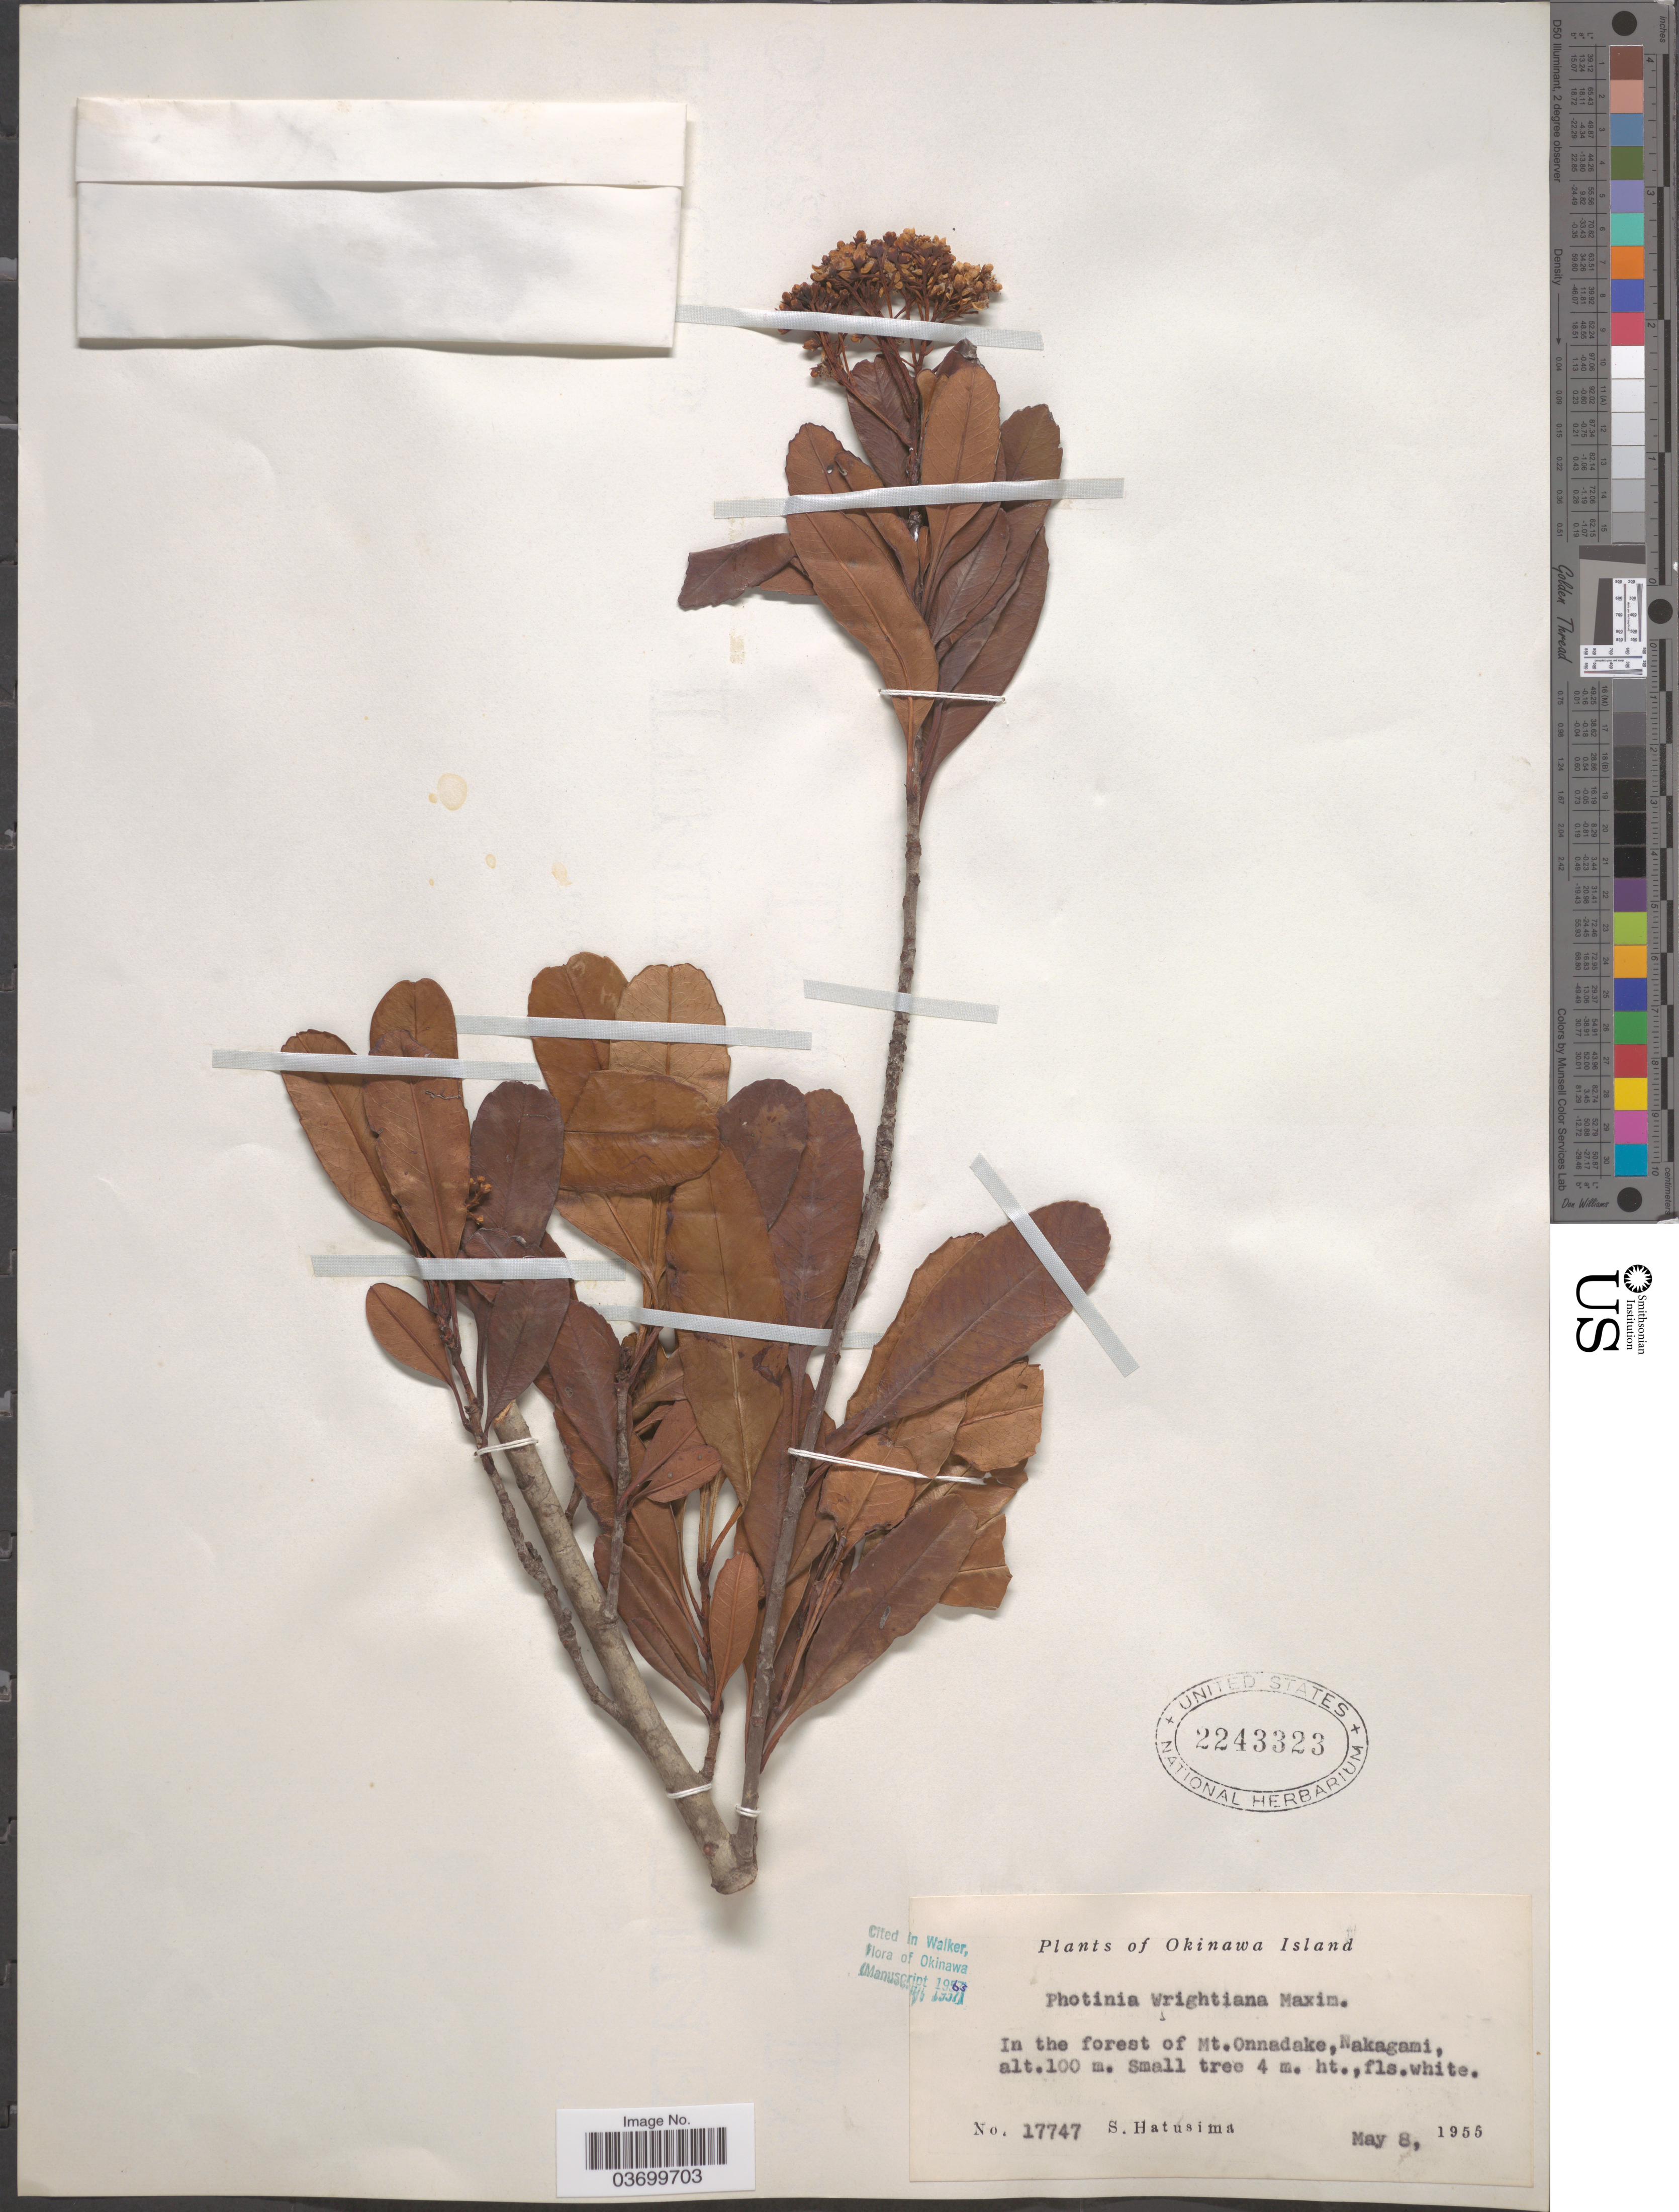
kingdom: Plantae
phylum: Tracheophyta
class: Magnoliopsida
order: Rosales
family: Rosaceae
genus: Photinia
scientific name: Photinia wrightiana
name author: Maxim.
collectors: S. Hatusima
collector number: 17747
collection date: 1955-05-08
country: Japan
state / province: Okinawa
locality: Okinawa Island. In the forest of Mt. Onnadake, Nakagami.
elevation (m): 100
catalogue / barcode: US 2243323